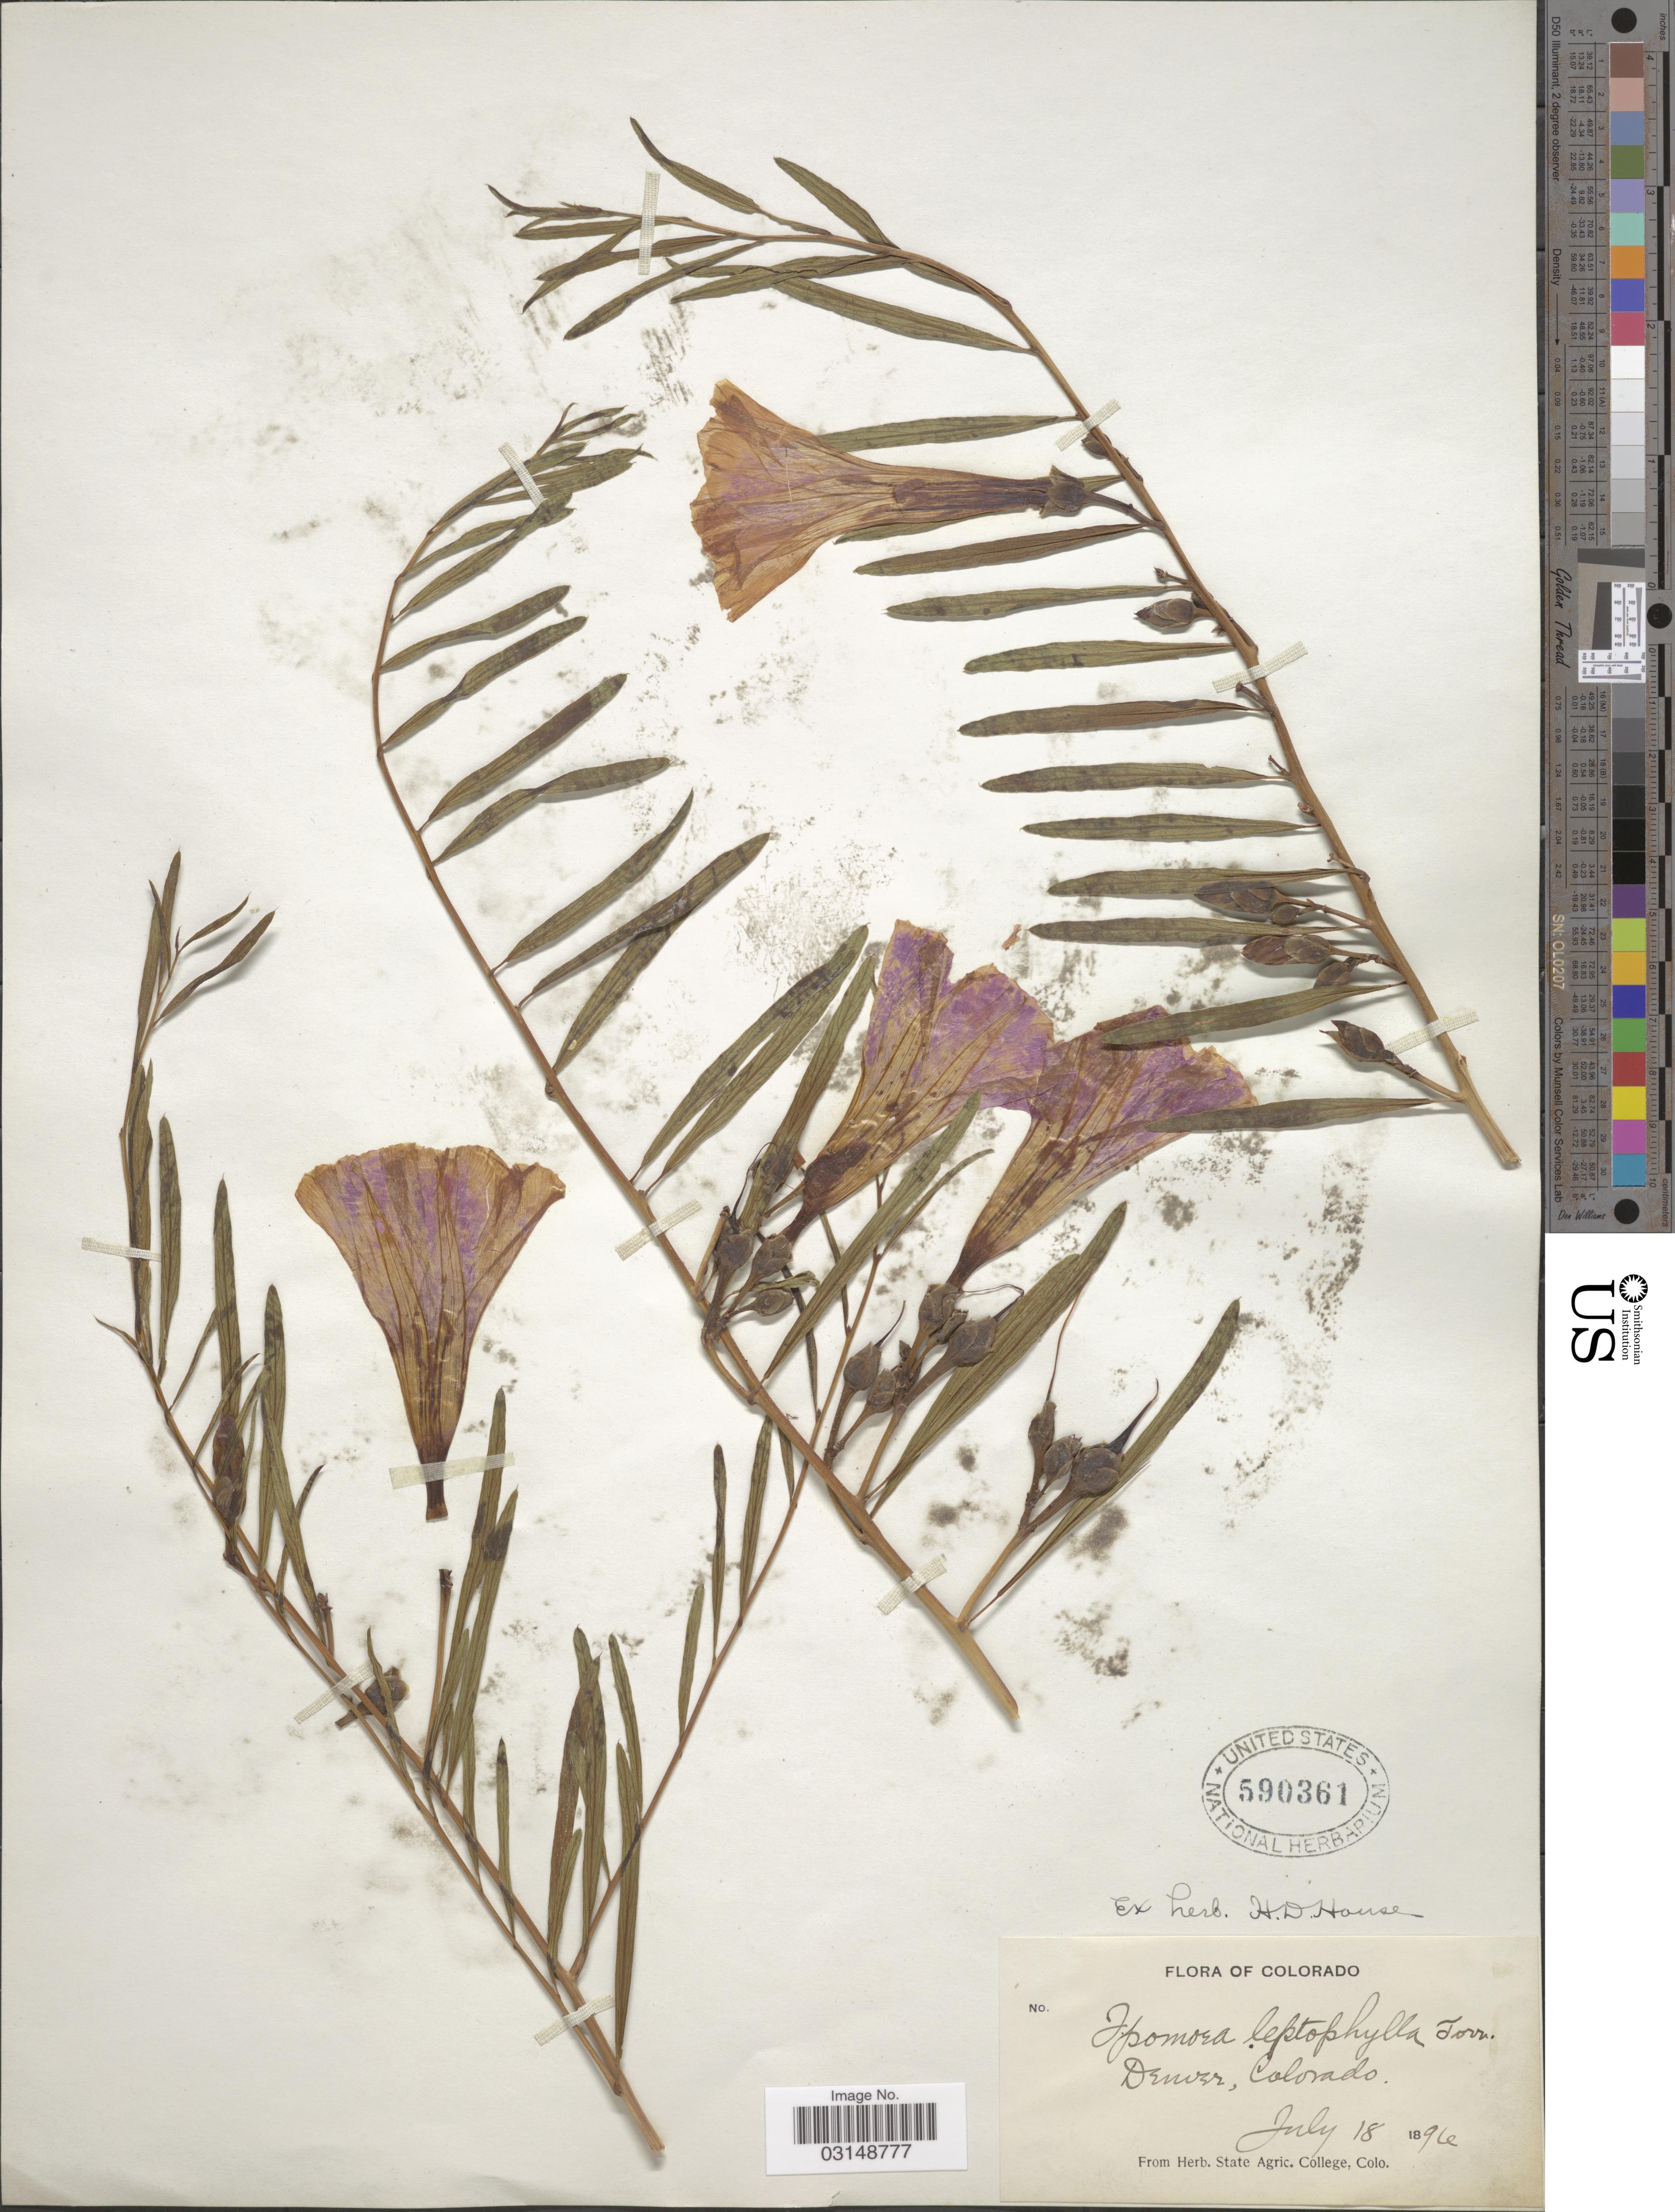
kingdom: Plantae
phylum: Tracheophyta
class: Magnoliopsida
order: Solanales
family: Convolvulaceae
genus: Ipomoea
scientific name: Ipomoea leptophylla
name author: Torr.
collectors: ex herb. H. D. House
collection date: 1896-07-18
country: United States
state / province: Colorado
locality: Denver.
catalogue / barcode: US 590361